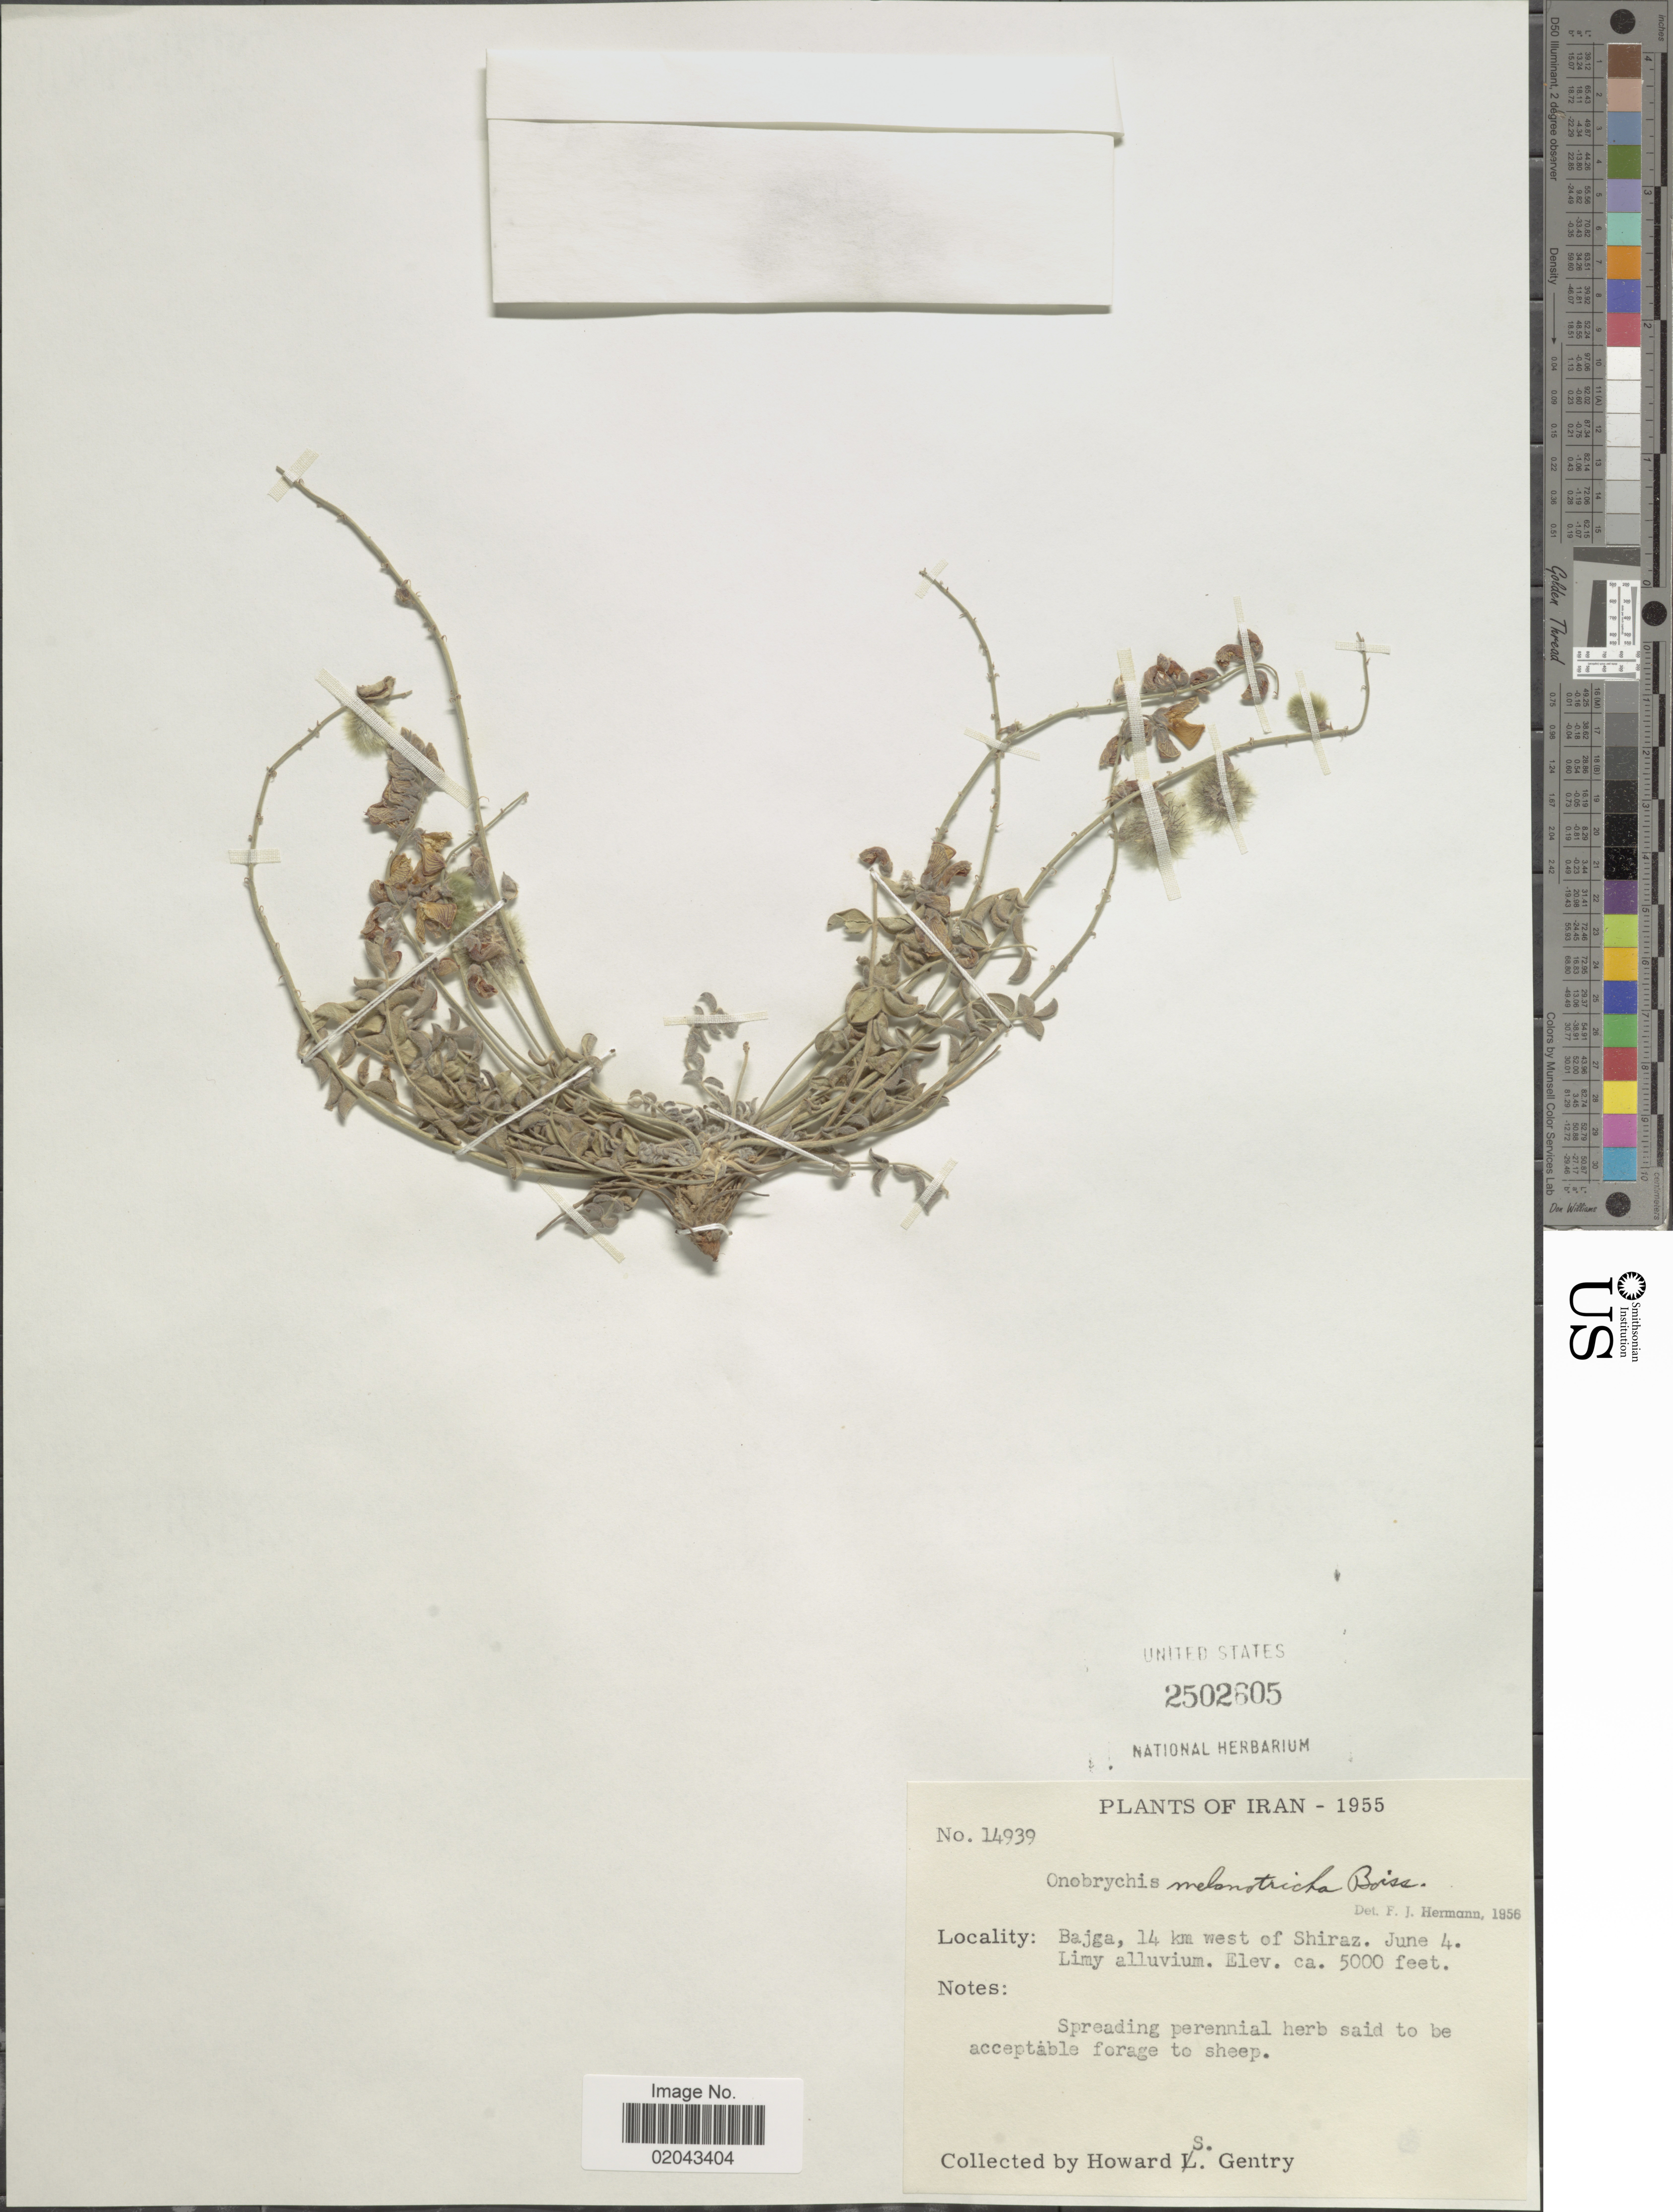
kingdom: Plantae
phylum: Tracheophyta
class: Magnoliopsida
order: Fabales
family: Fabaceae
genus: Onobrychis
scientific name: Onobrychis melanotricha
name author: Boiss.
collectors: H. S. Gentry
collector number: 1439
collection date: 1955-06-04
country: Iran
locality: Bajga, 14 km west of Shiraz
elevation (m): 1524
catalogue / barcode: US 2502605